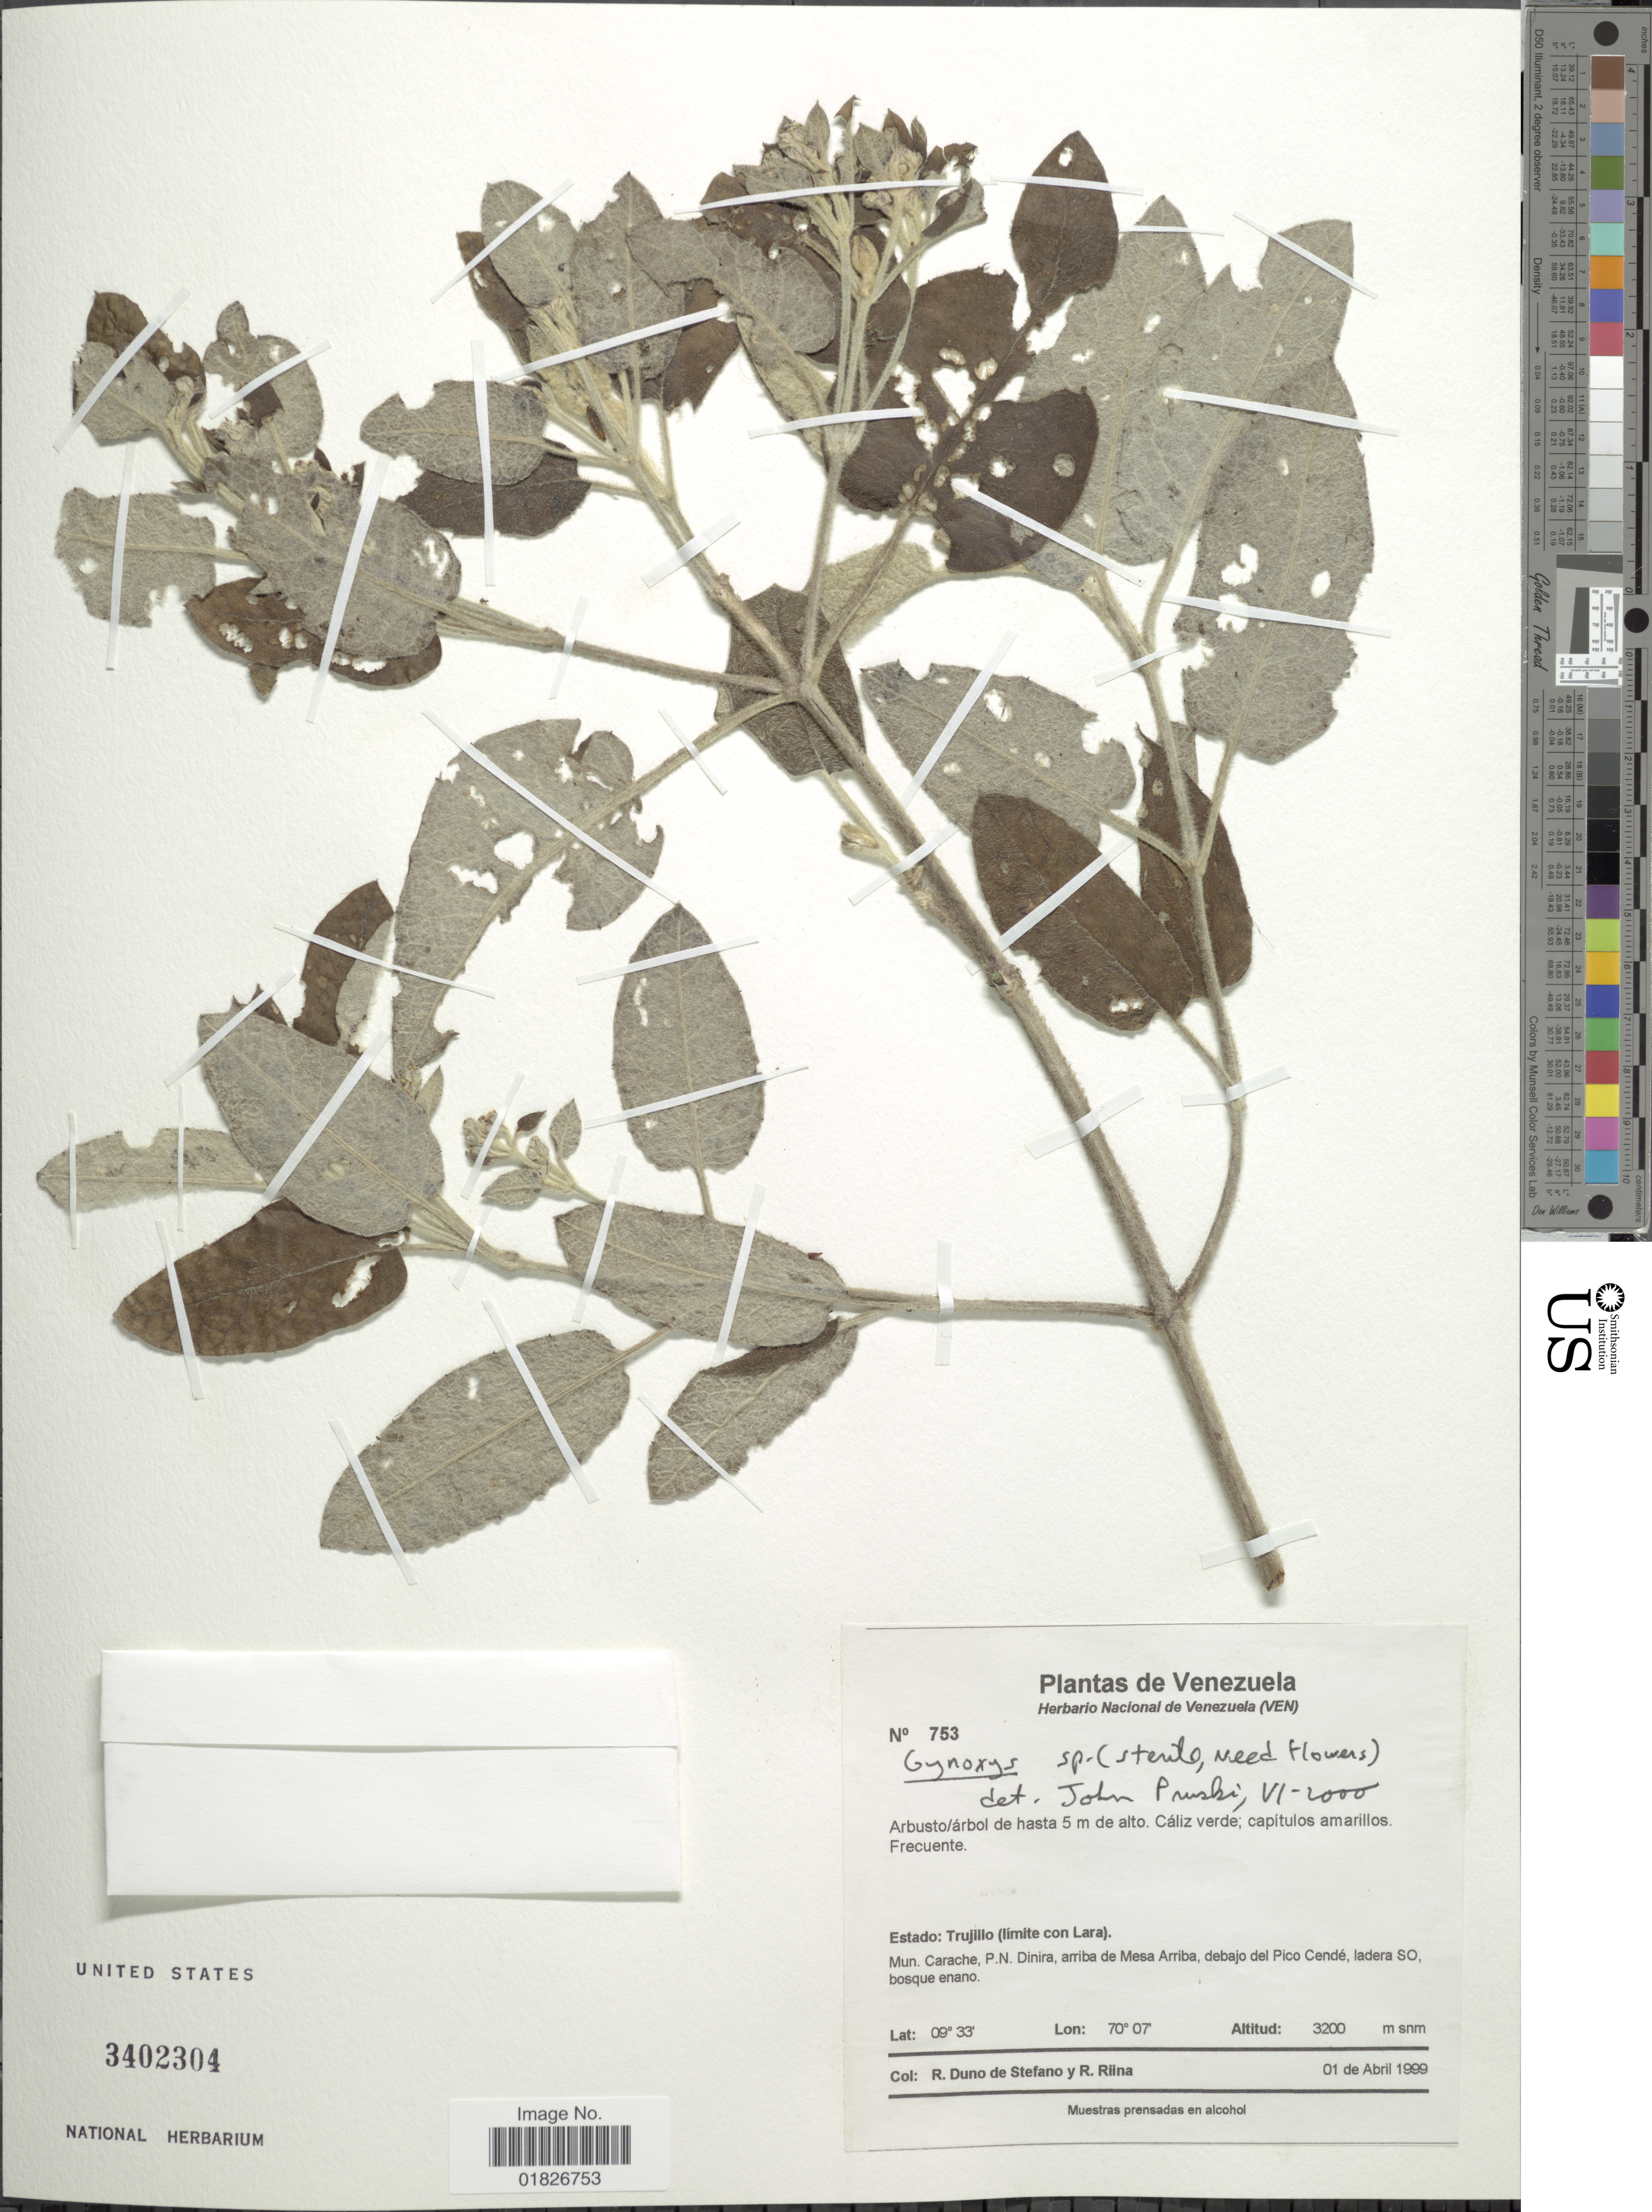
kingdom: Plantae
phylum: Tracheophyta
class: Magnoliopsida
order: Asterales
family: Asteraceae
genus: Gynoxys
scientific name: Gynoxys sp.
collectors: R. Duno de Stefano & R. Riina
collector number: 753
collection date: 1999-04-01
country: Venezuela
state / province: Trujillo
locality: Limite con Lara, Mun. Carache, P. N. Dinira, arriba de Mesa Arriba, debajo del Pico Cende, ladera SO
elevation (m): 3200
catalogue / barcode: US 3402304